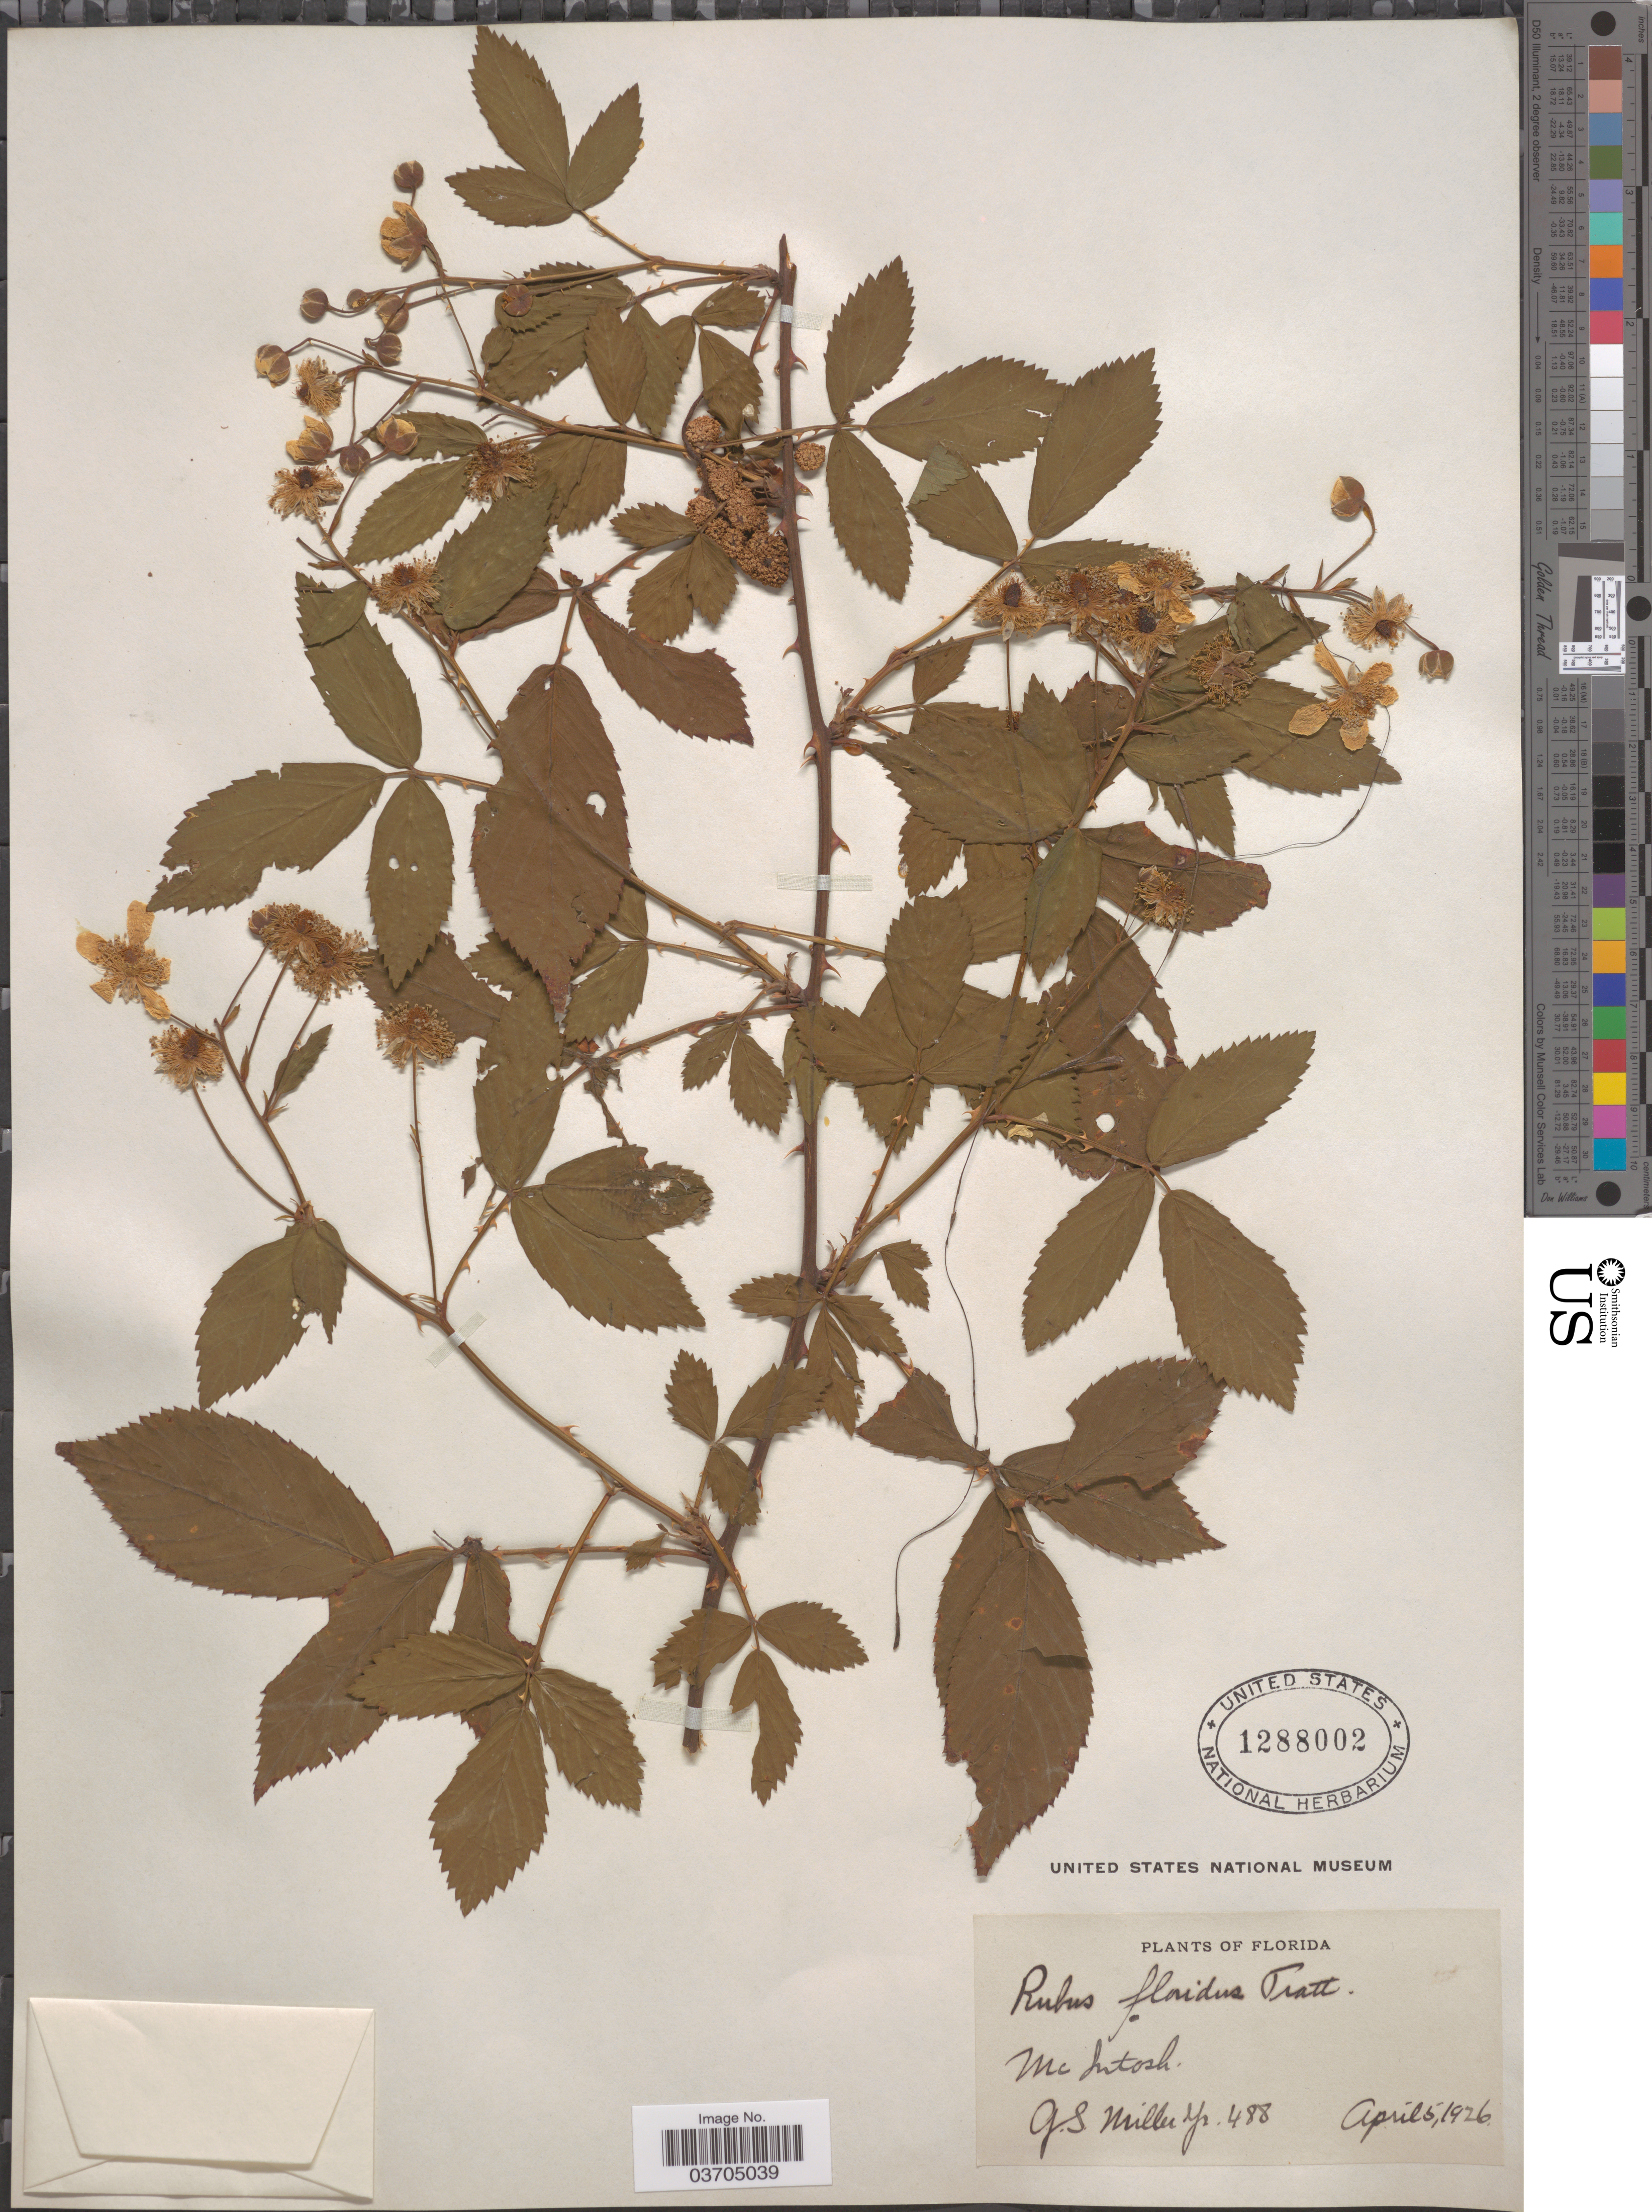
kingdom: Plantae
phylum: Tracheophyta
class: Magnoliopsida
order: Rosales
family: Rosaceae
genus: Rubus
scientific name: Rubus floridus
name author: Tratt.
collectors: G. S. Miller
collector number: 488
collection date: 1926-04-05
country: United States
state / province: Florida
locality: Mc. Intosh.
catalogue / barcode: US 1288002